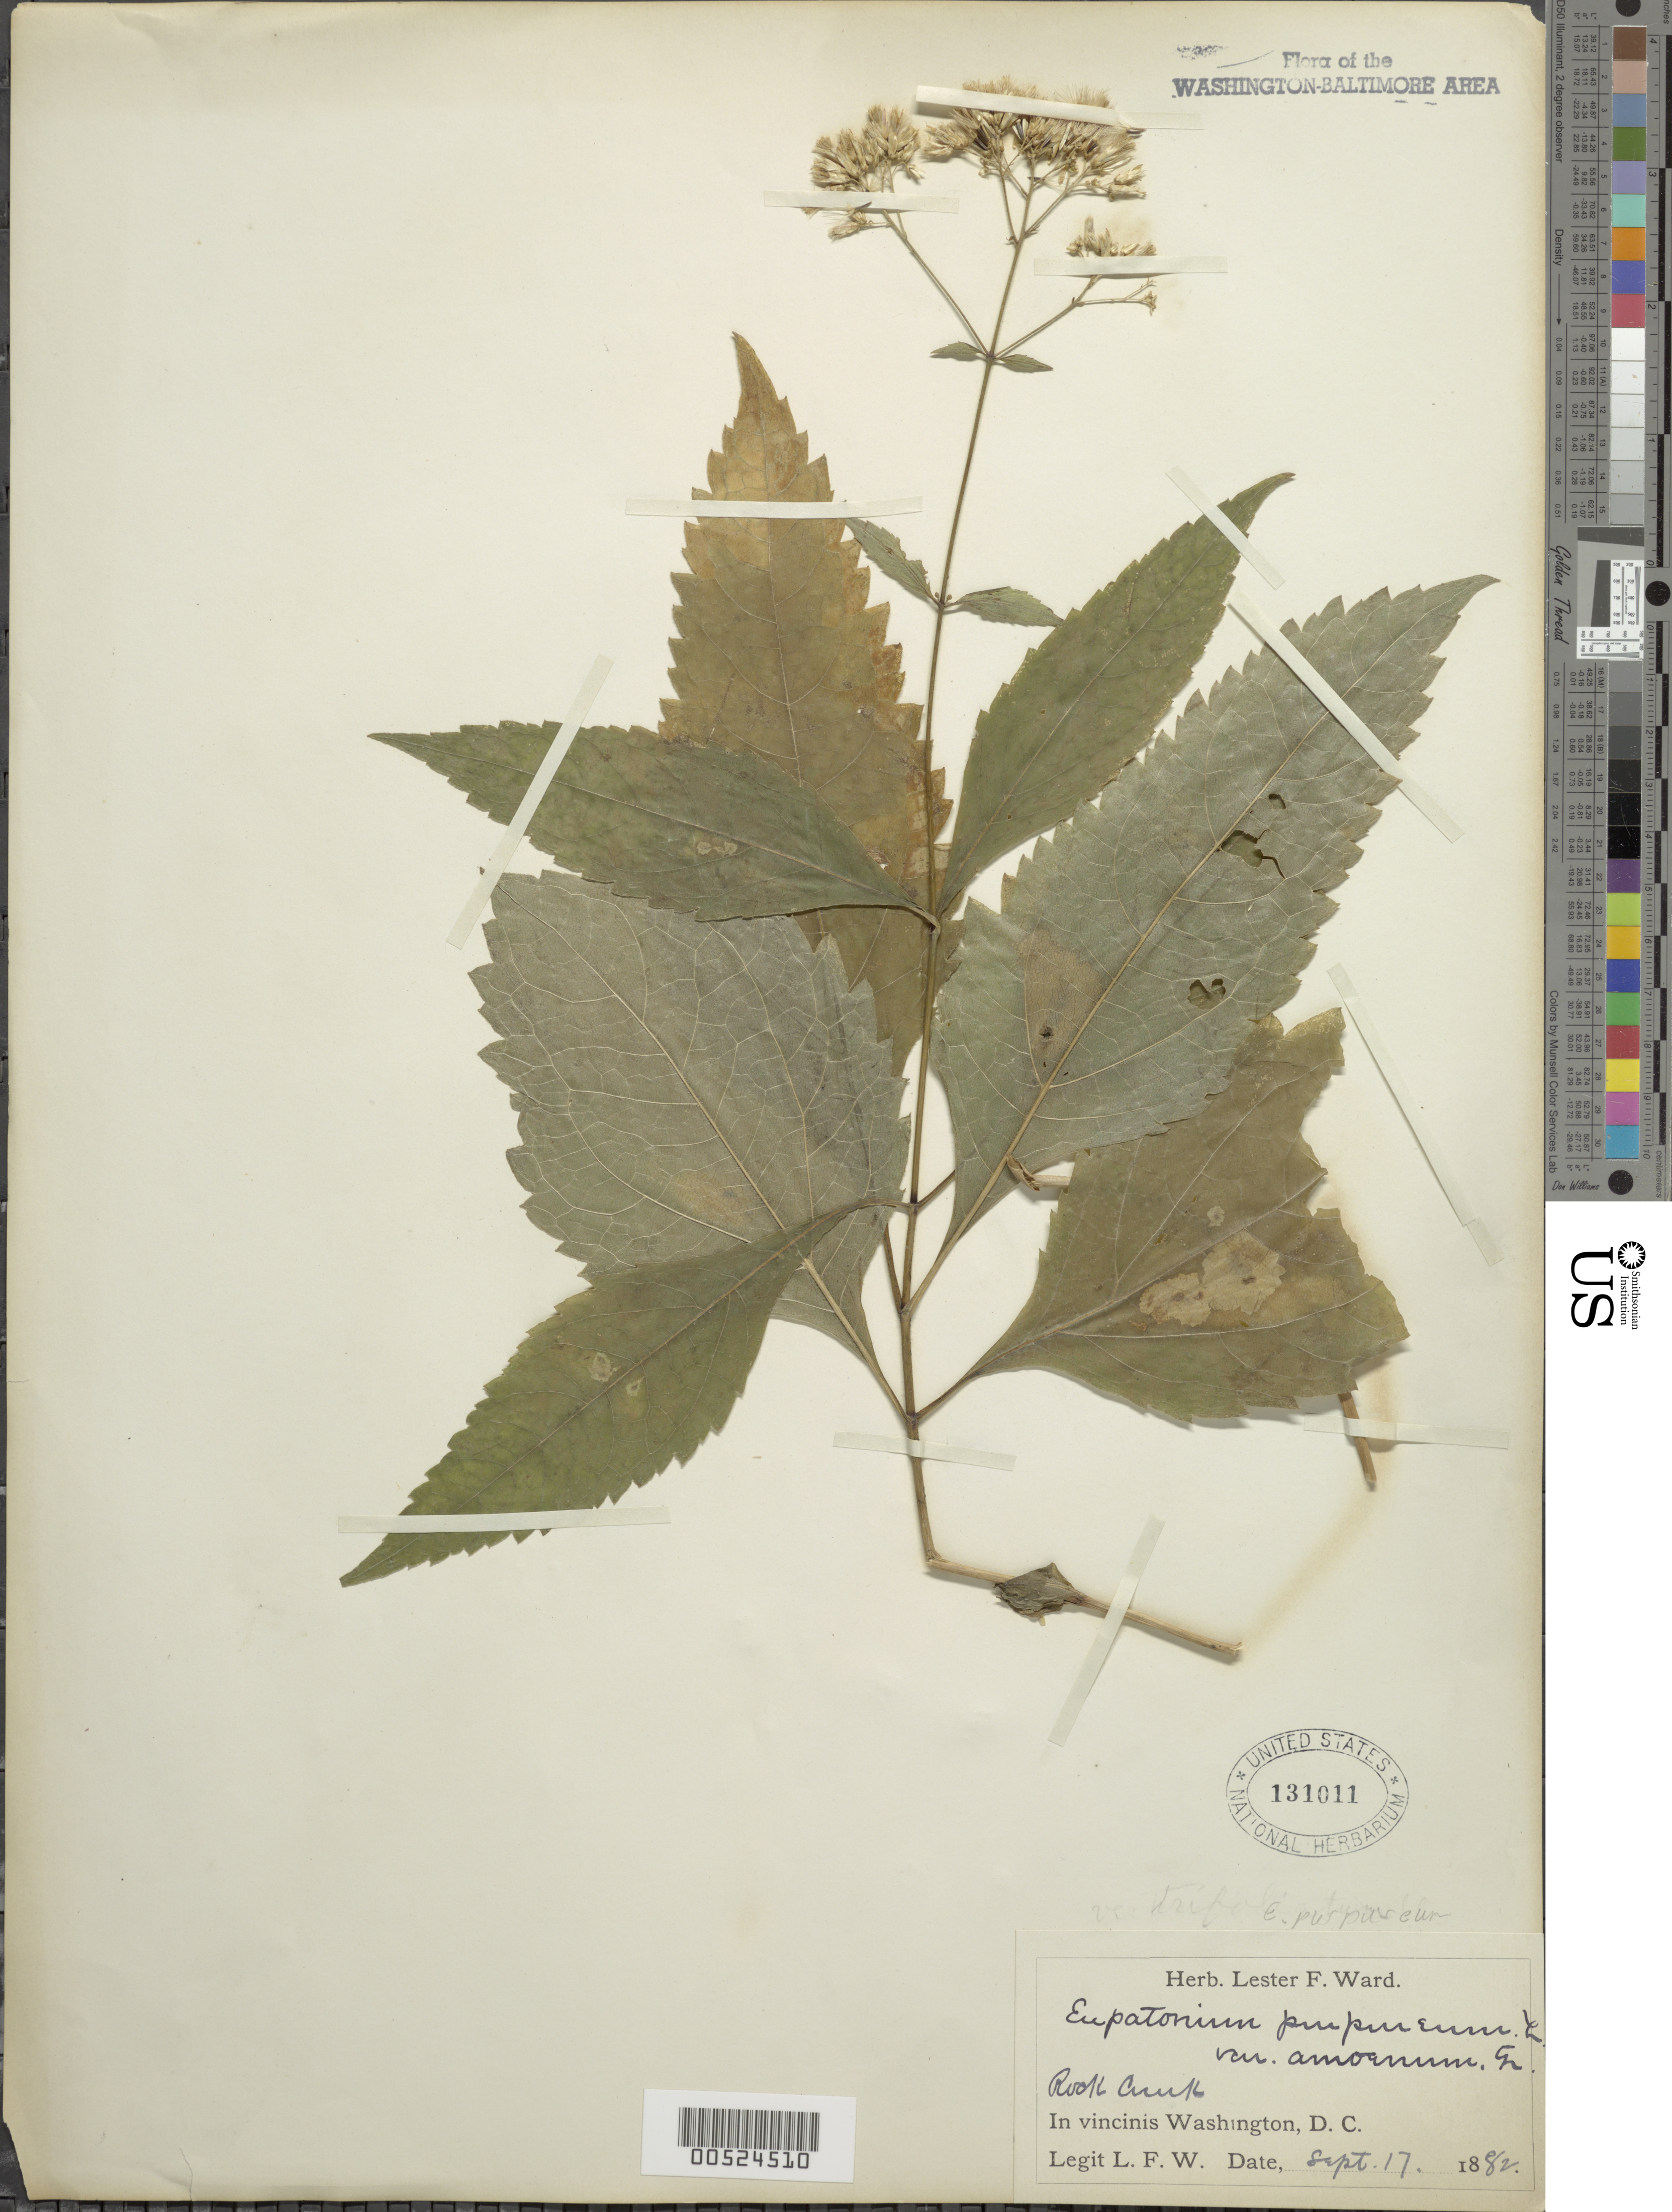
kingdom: Plantae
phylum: Tracheophyta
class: Magnoliopsida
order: Asterales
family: Asteraceae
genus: Eupatorium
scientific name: Eupatorium purpureum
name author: (L.) E.E. Lamont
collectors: L. F. Ward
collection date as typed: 17 Sep 1882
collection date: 1882-09-17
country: United States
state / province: District of Columbia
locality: Rock Creek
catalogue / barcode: US 131011